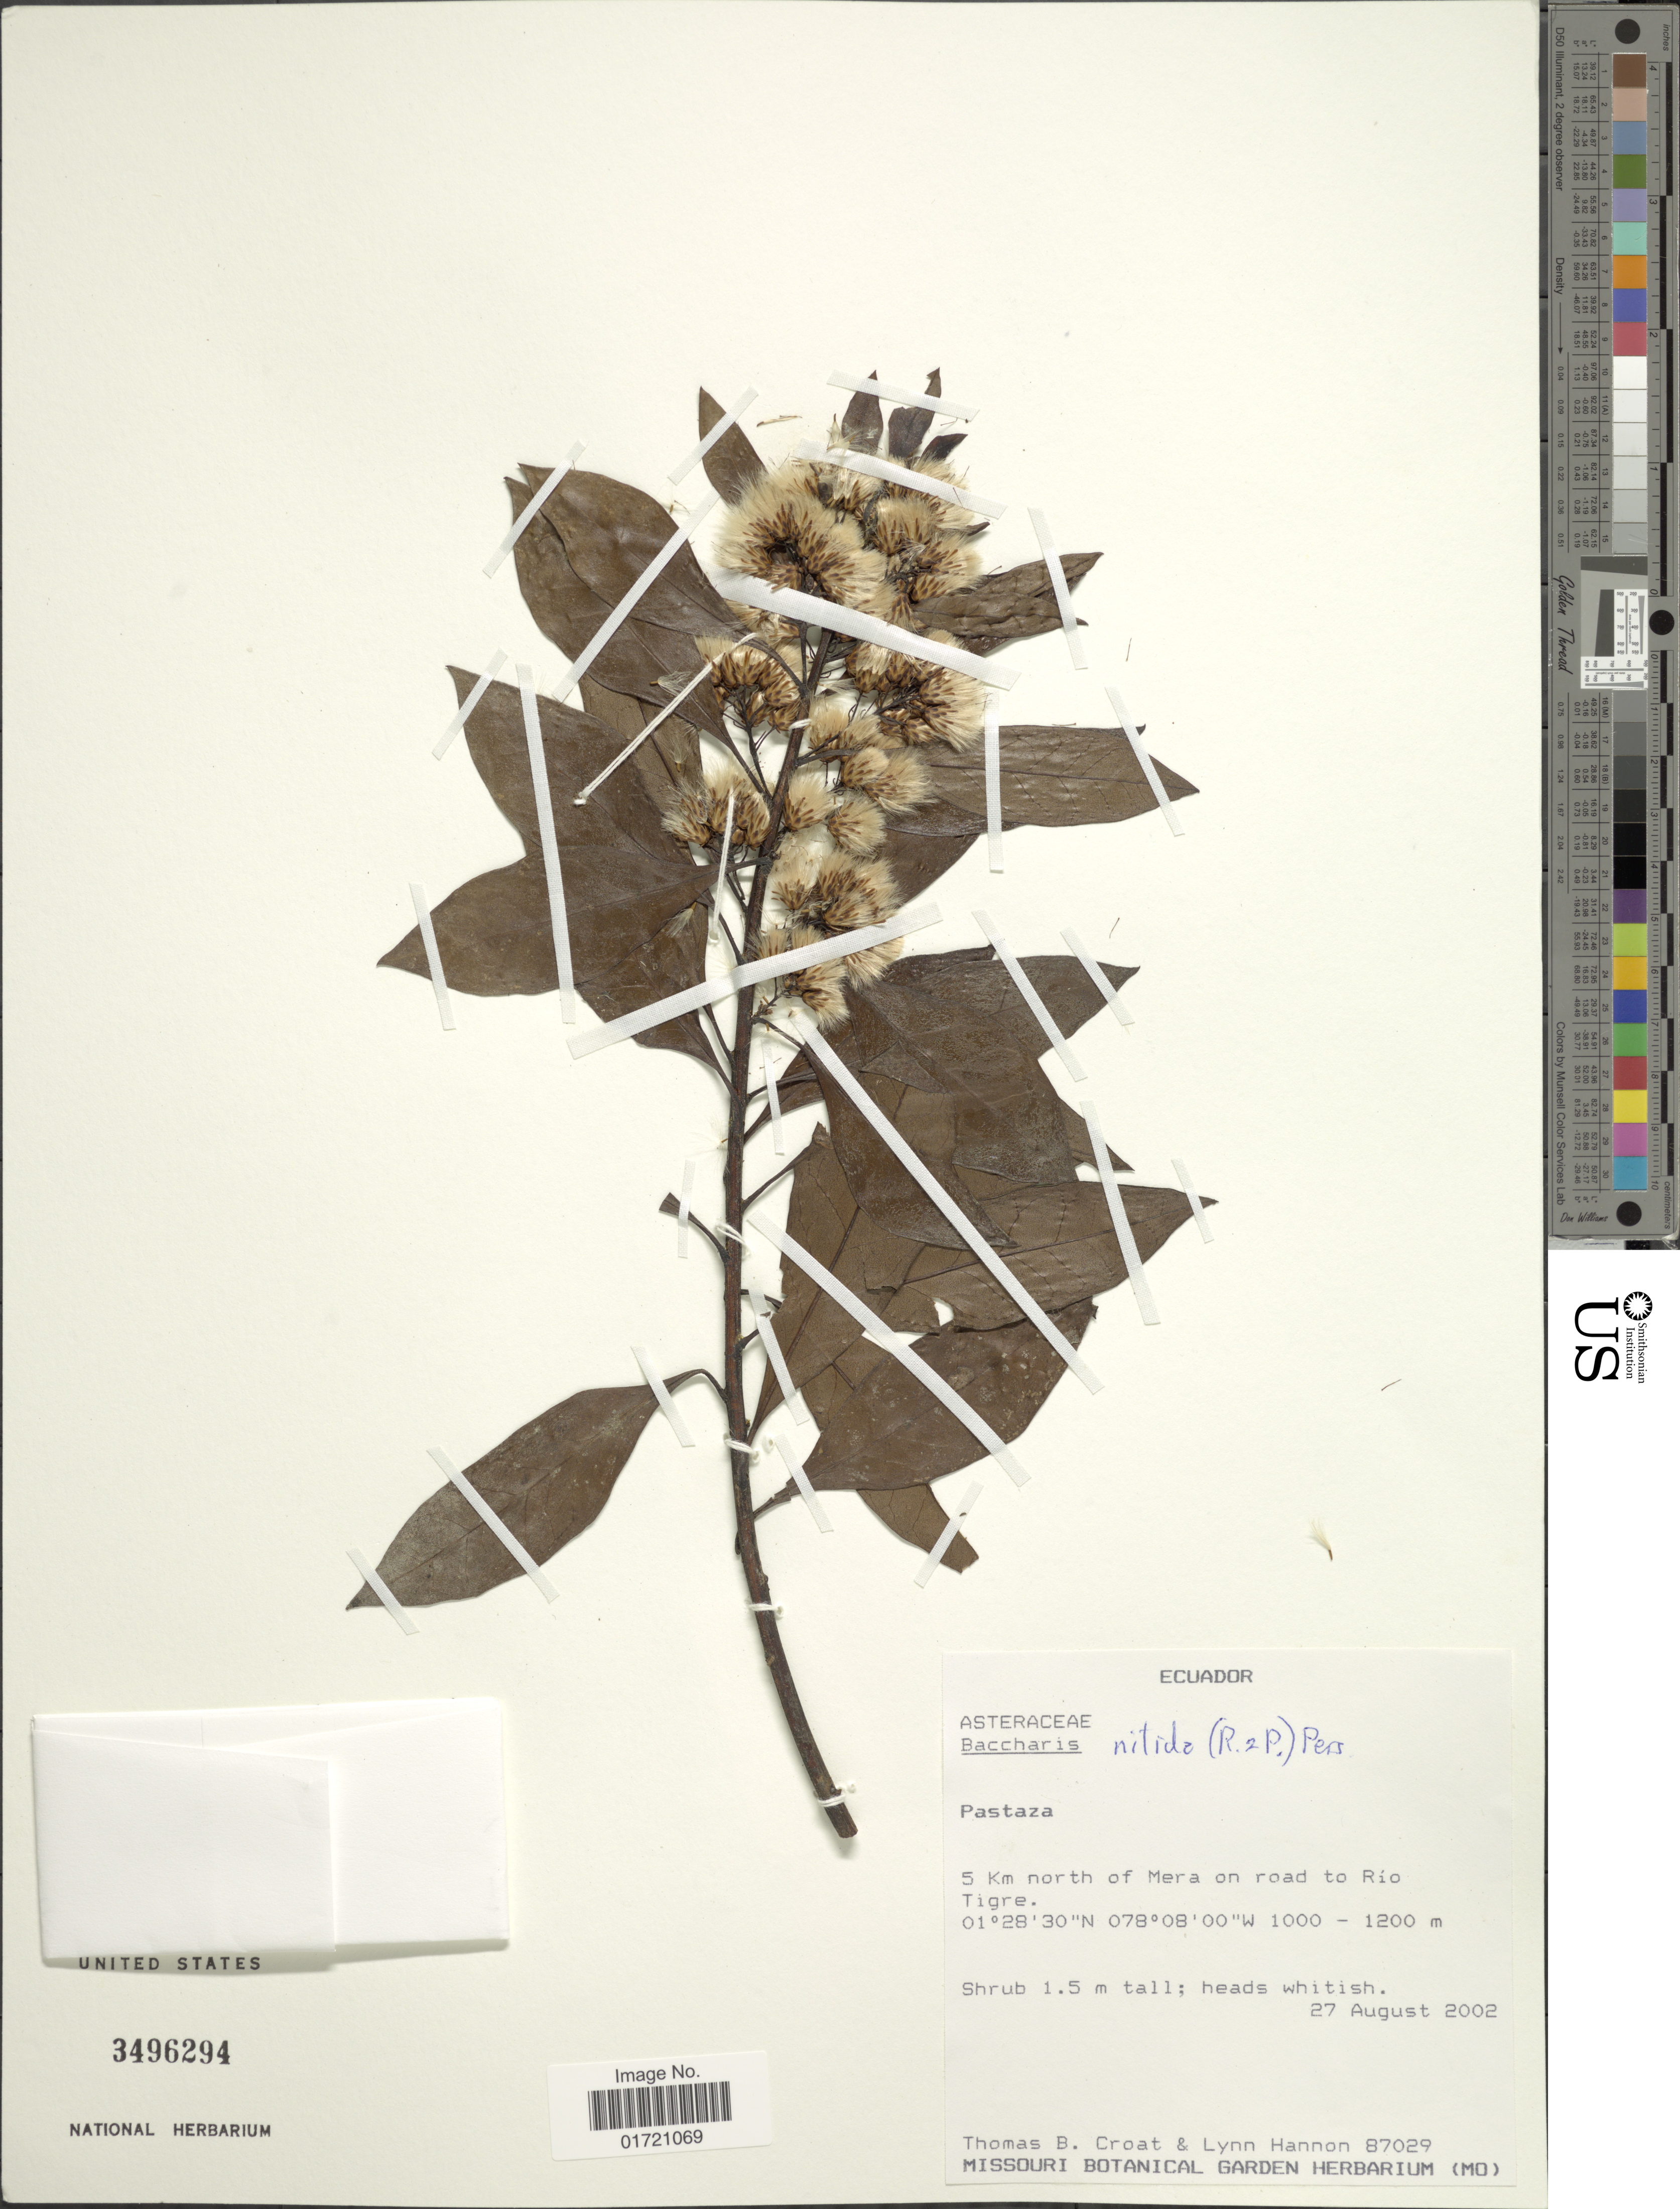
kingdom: Plantae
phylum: Tracheophyta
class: Magnoliopsida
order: Asterales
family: Asteraceae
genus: Baccharis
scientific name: Baccharis nitida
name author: (Ruiz & Pav.) Pers.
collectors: T. B. Croat & L. Hannon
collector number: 87029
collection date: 2002-08-27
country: Ecuador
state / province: Pastaza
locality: Pastaza. 5 Km north of Mera on road to Rio Tigre.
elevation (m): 1000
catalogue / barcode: US 3496294